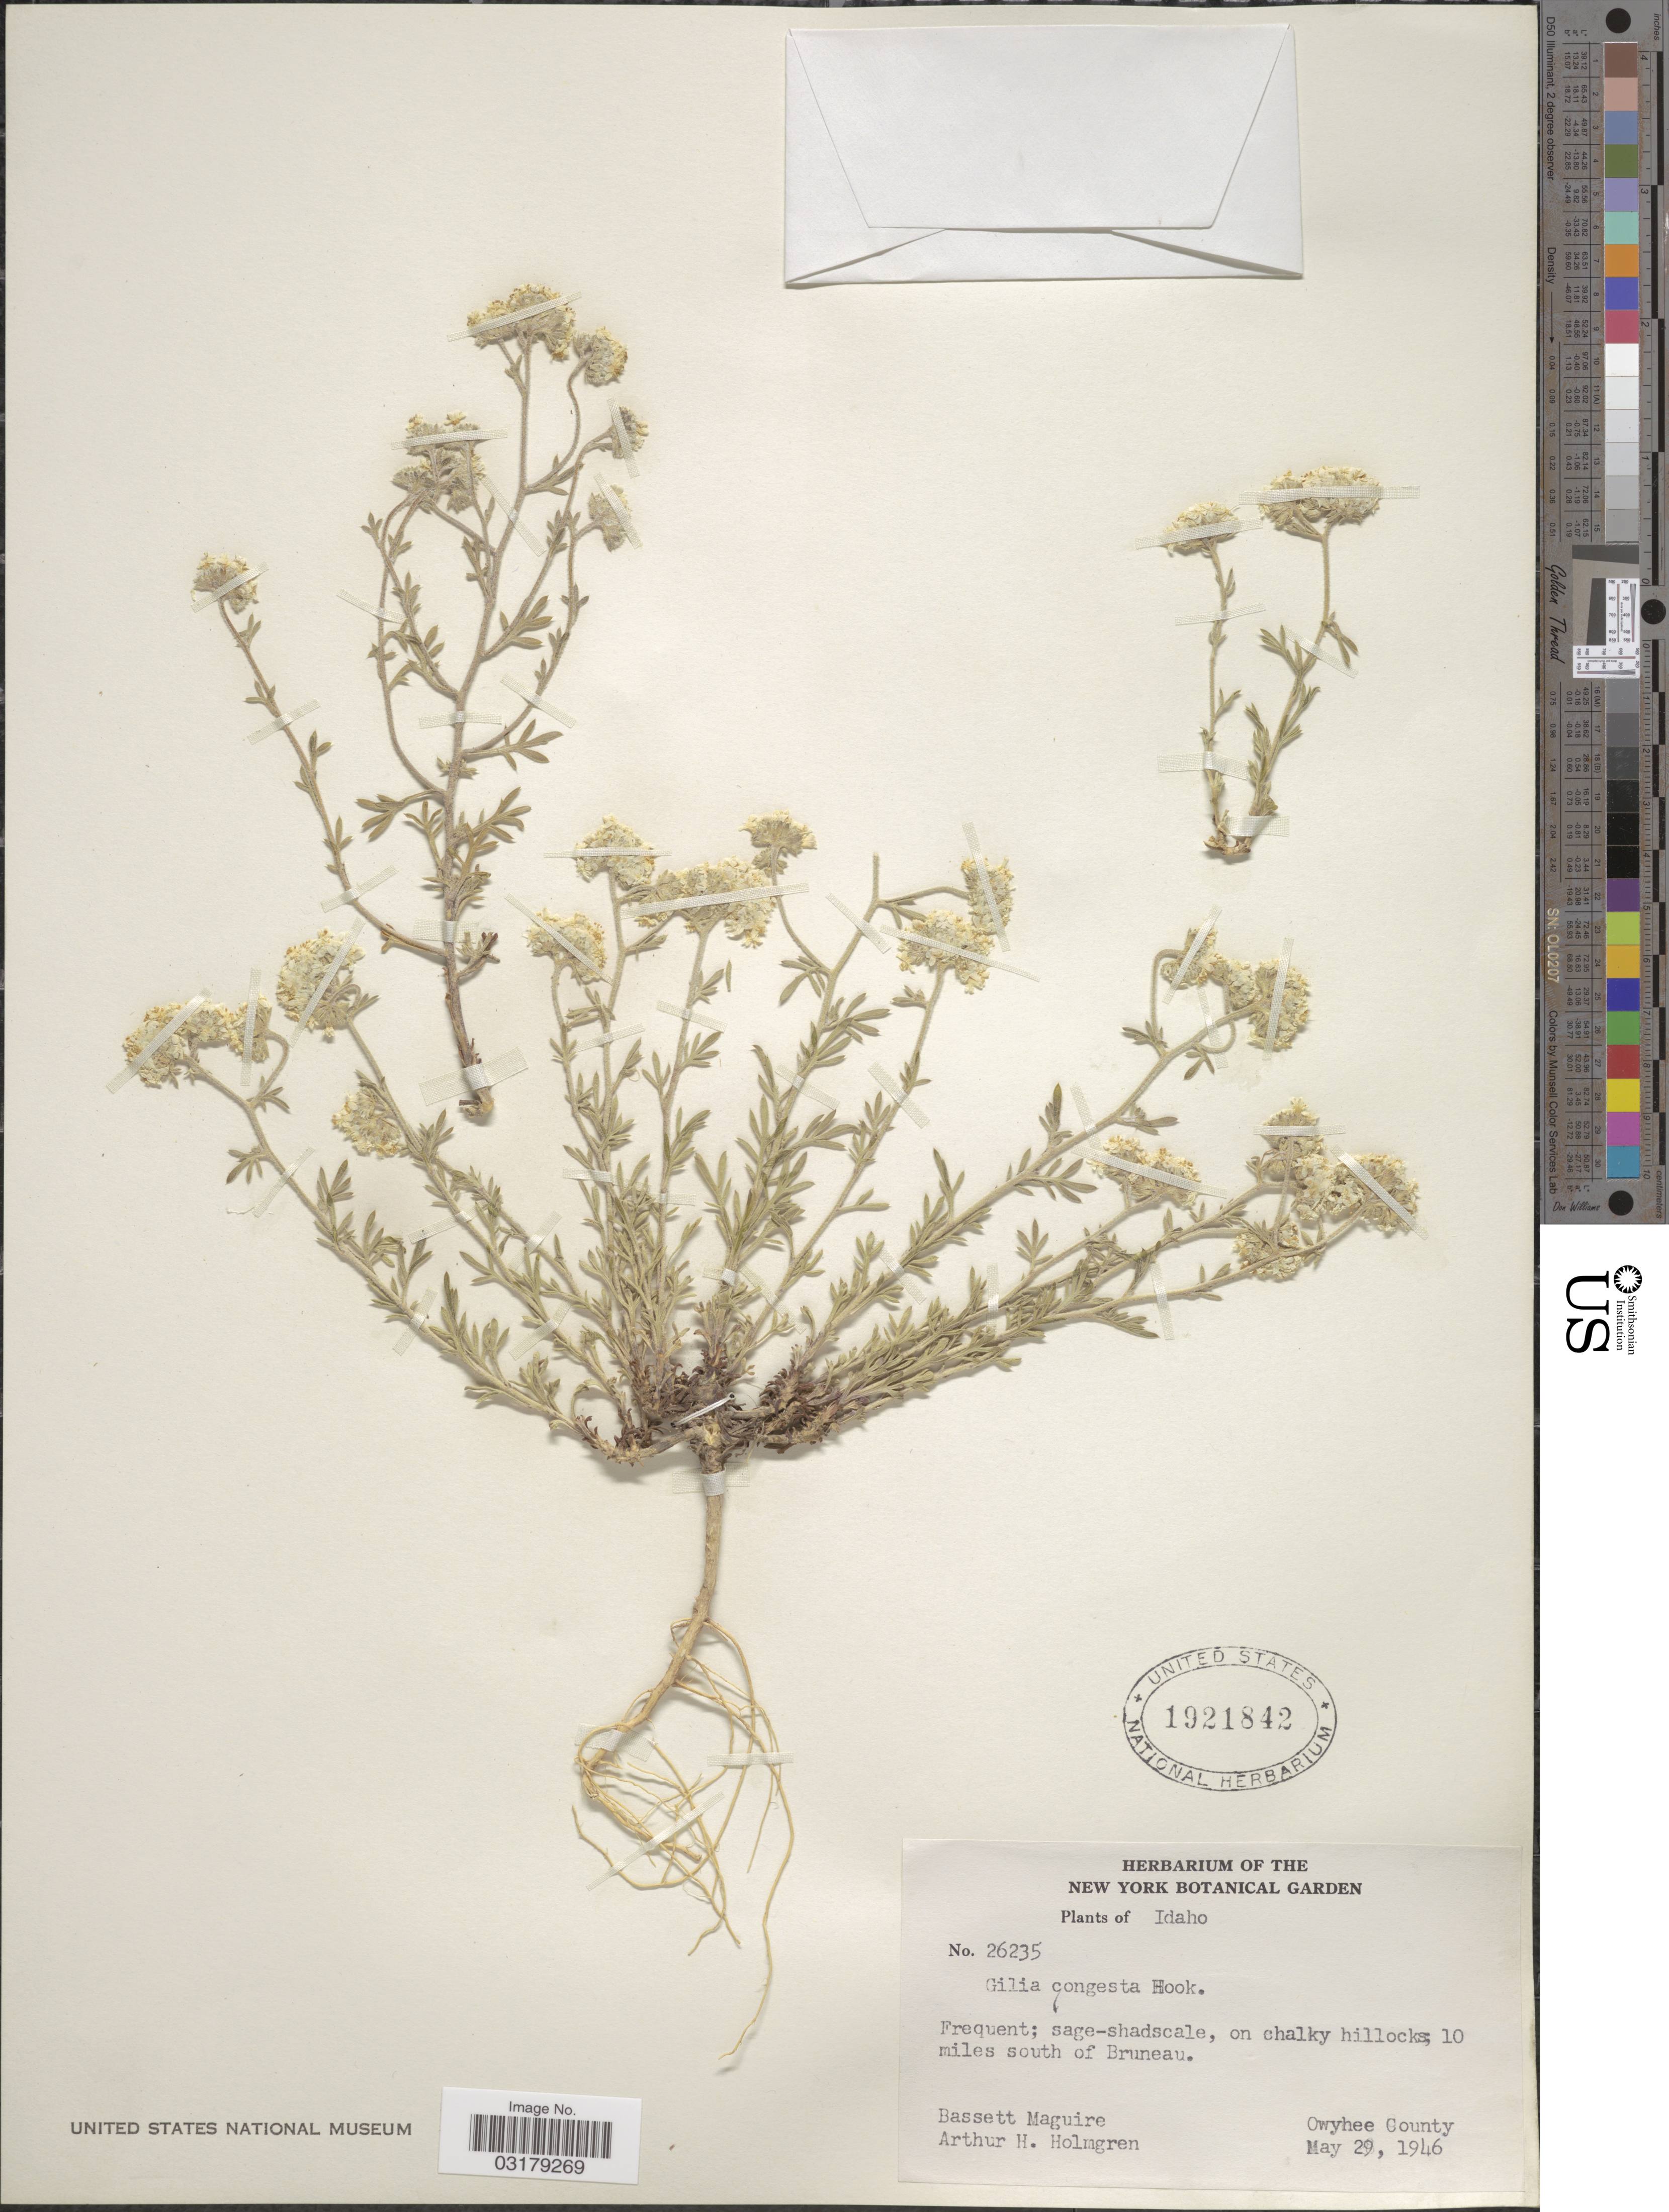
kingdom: Plantae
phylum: Tracheophyta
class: Magnoliopsida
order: Ericales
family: Polemoniaceae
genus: Ipomopsis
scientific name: Ipomopsis congesta subsp. congesta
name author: (Hook.) V.E. Grant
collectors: B. Maguire & A. H. Holmgren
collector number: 26235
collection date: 1946-05-29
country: United States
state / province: Idaho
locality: On chalky hillocks; 10 miles south of Bruneau. Owyhee County.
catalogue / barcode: US 1921842